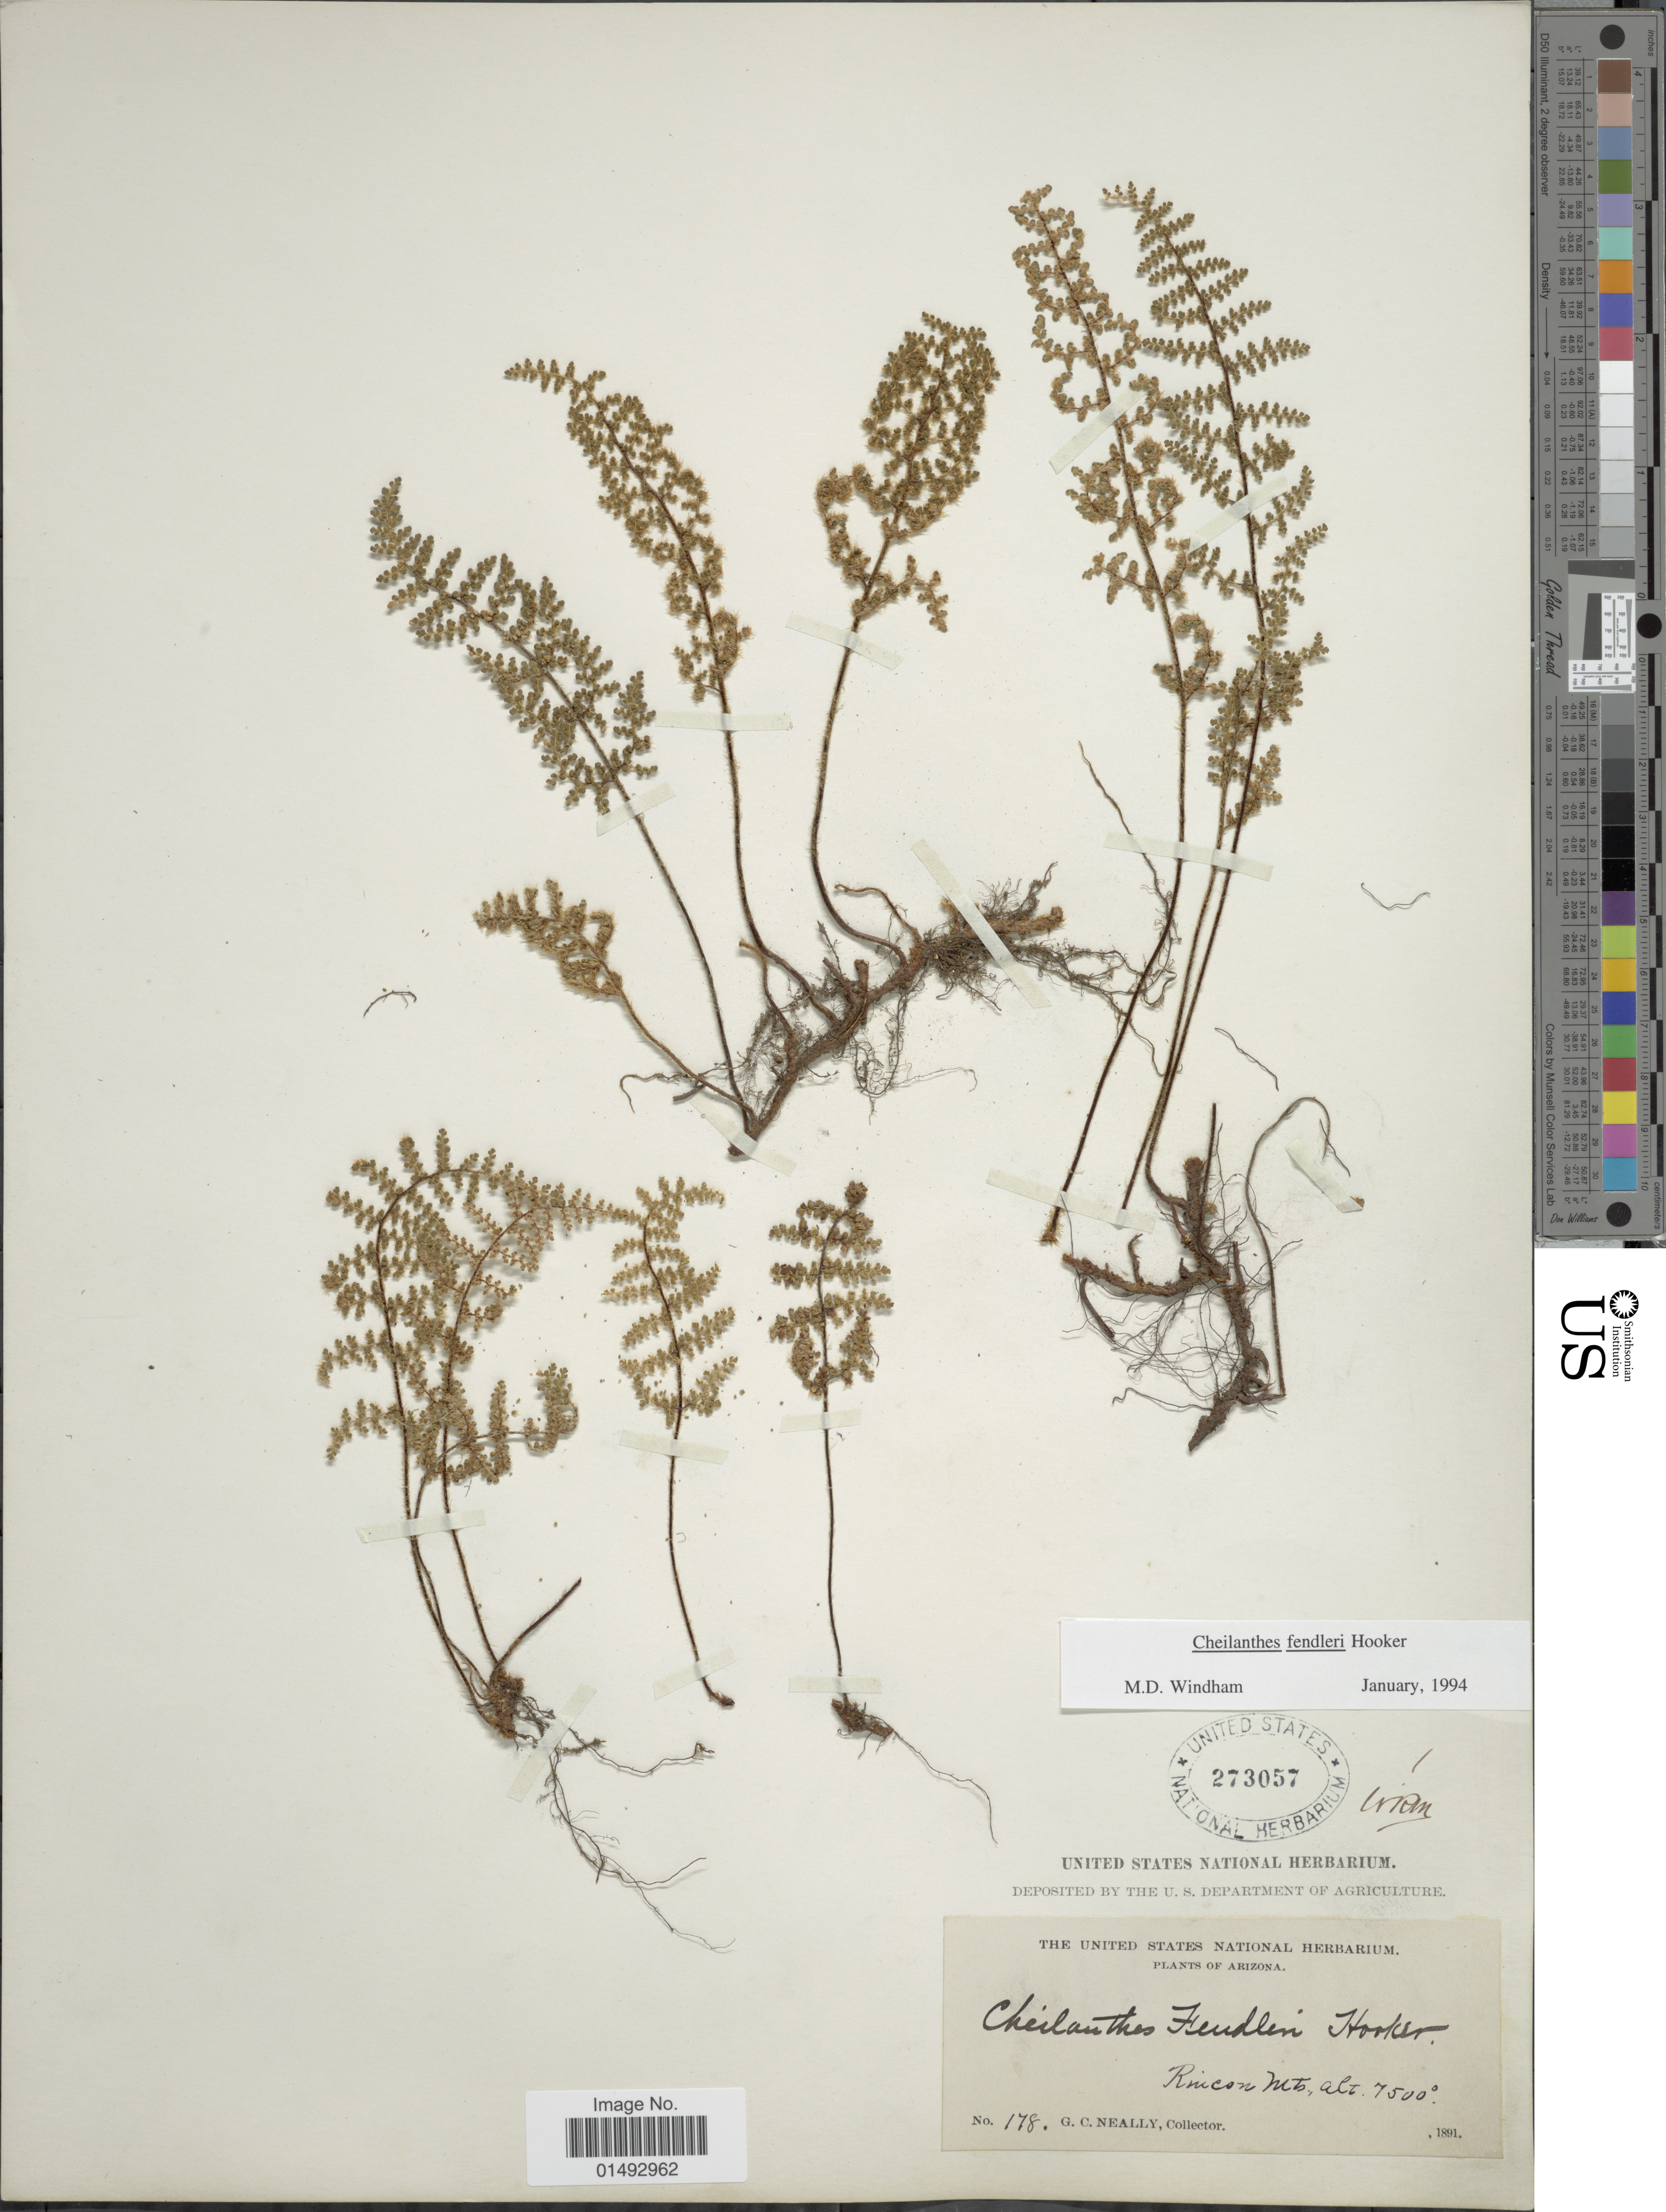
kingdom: Plantae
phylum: Tracheophyta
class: Polypodiopsida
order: Polypodiales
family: Pteridaceae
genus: Myriopteris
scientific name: Myriopteris fendleri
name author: (Hook.) E. Fourn.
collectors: G. Neally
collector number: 178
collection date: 1891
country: United States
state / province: Arizona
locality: Rincon Mts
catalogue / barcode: US 273057